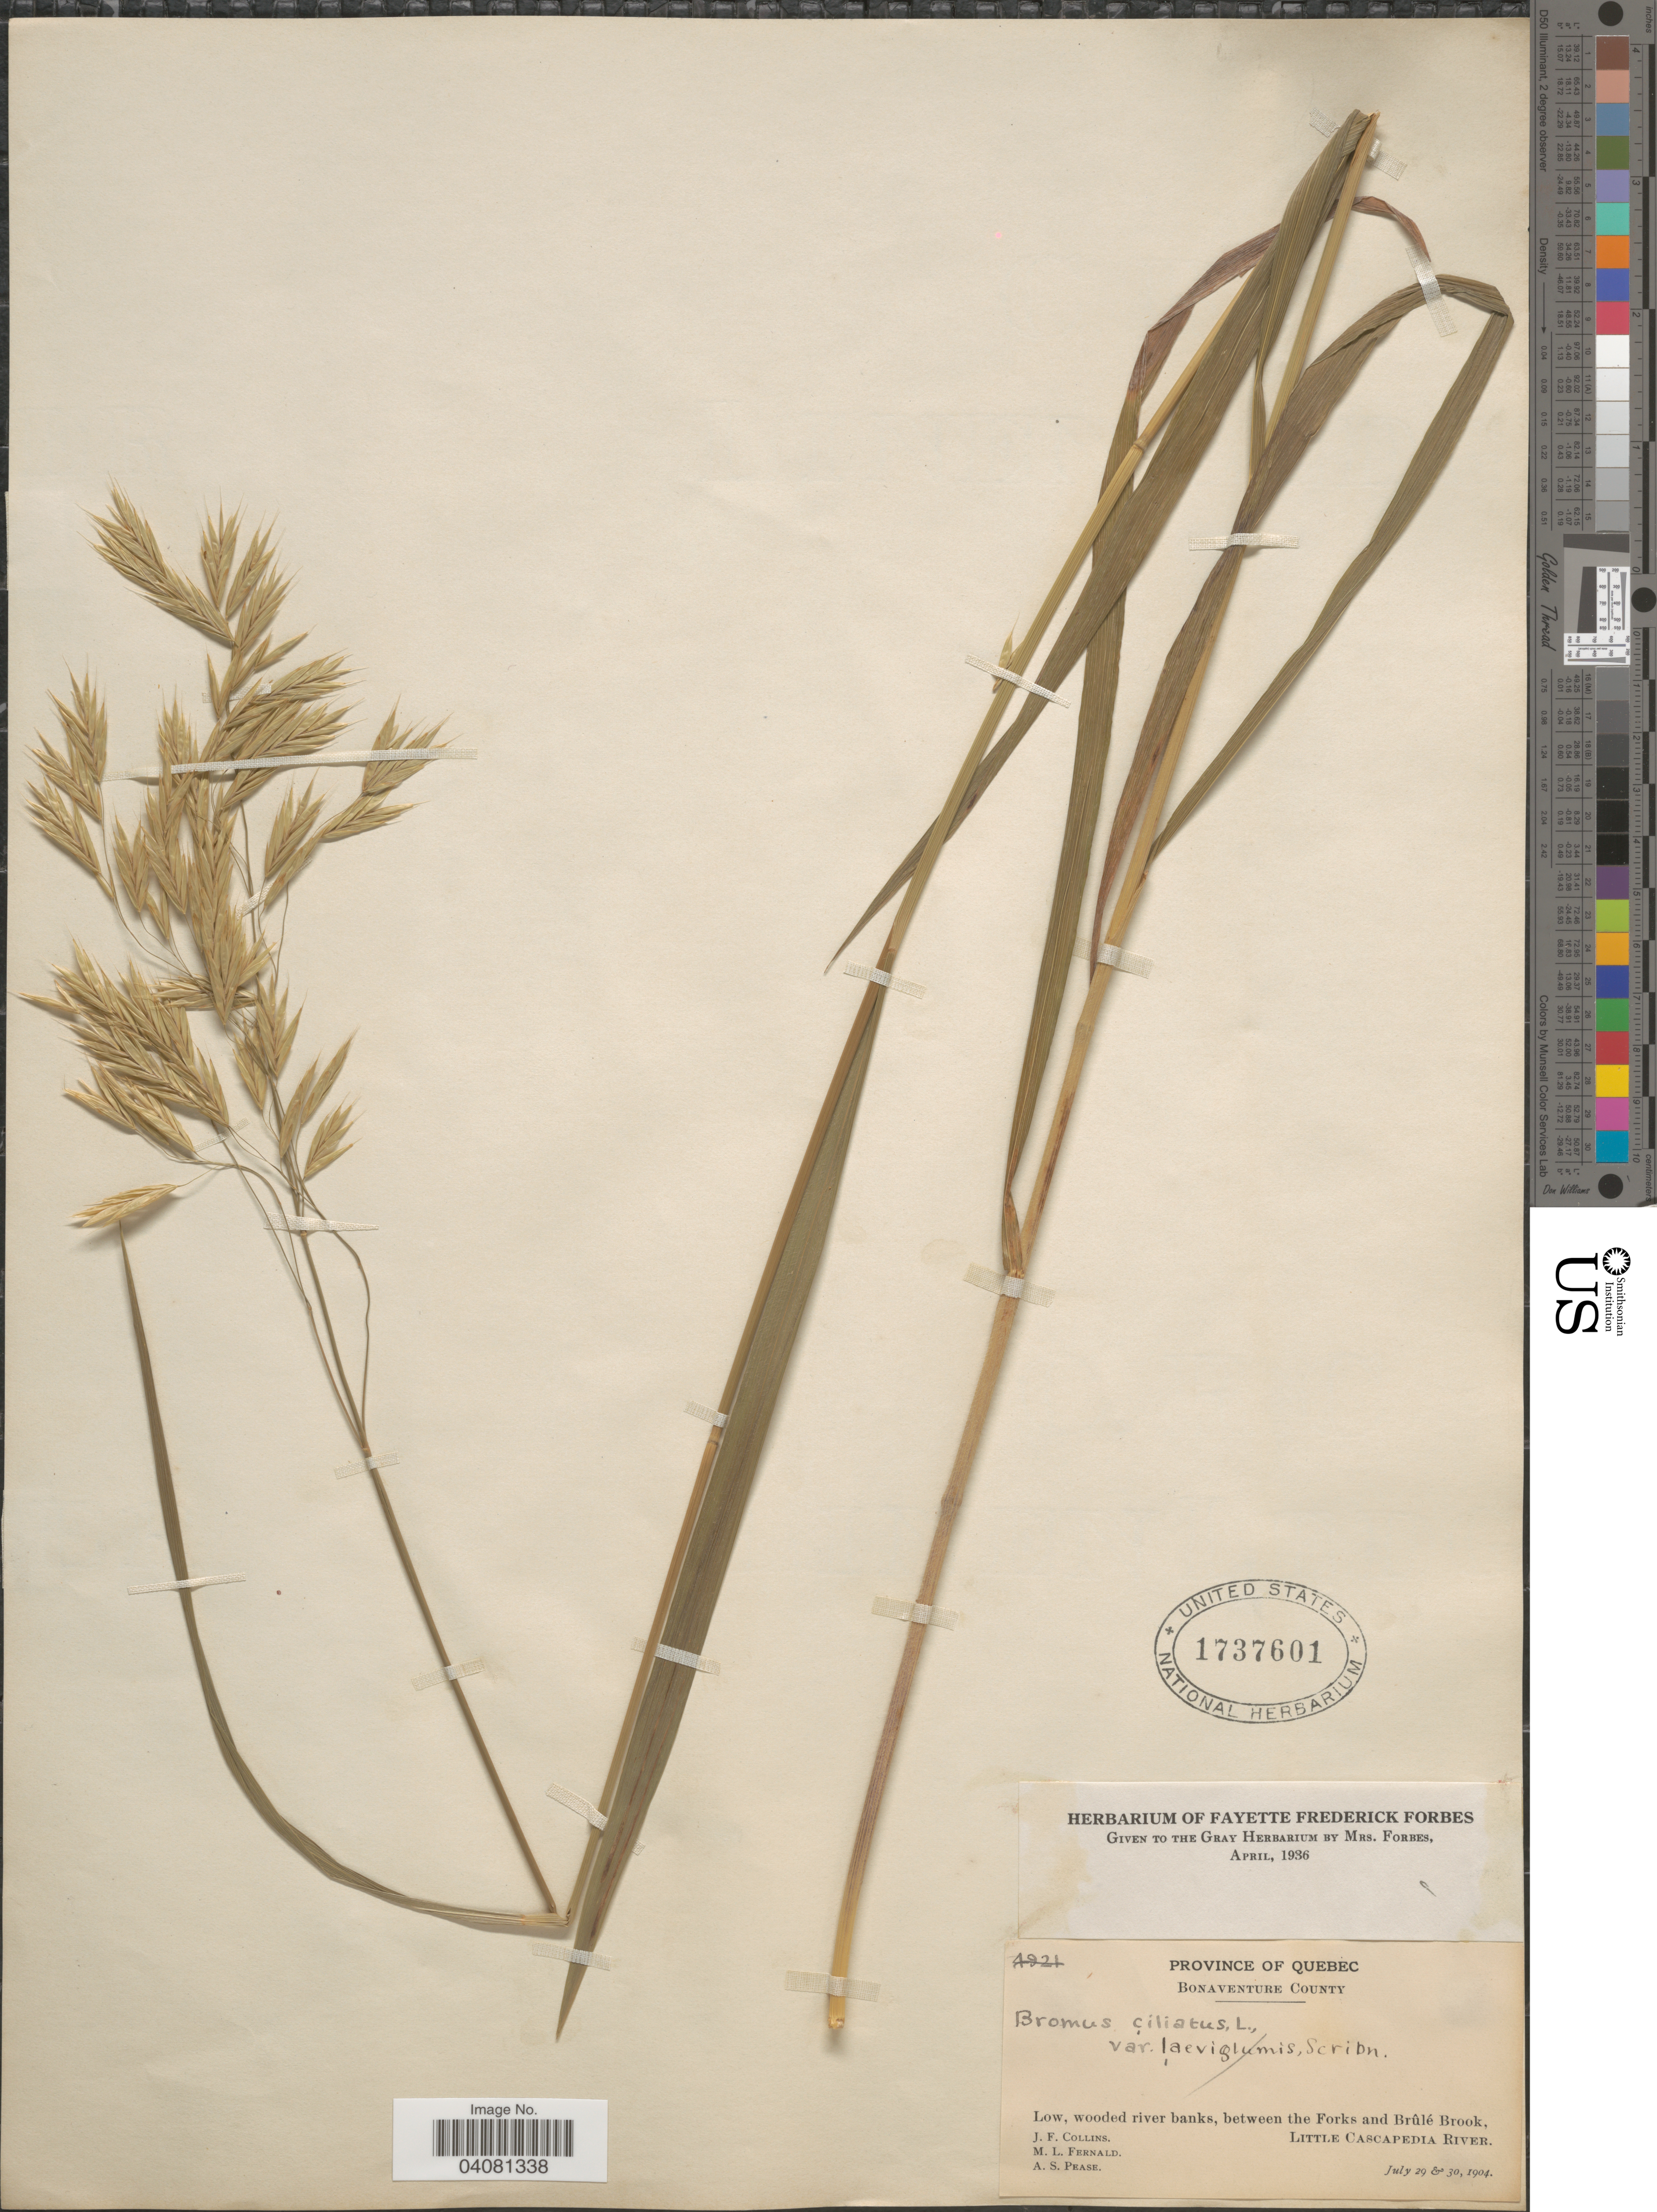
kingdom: Plantae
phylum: Tracheophyta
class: Liliopsida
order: Poales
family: Poaceae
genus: Bromus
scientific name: Bromus ciliatus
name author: L.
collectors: J. Collins, M. L. Fernald & A. S. Pease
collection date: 1904-07-29/1904-07-30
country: Canada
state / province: Quebec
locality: Bonaventure County. Low, wooded river banks, between the Forks and Brûlé Brook, Little Cascapedia River.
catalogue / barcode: US 1737601